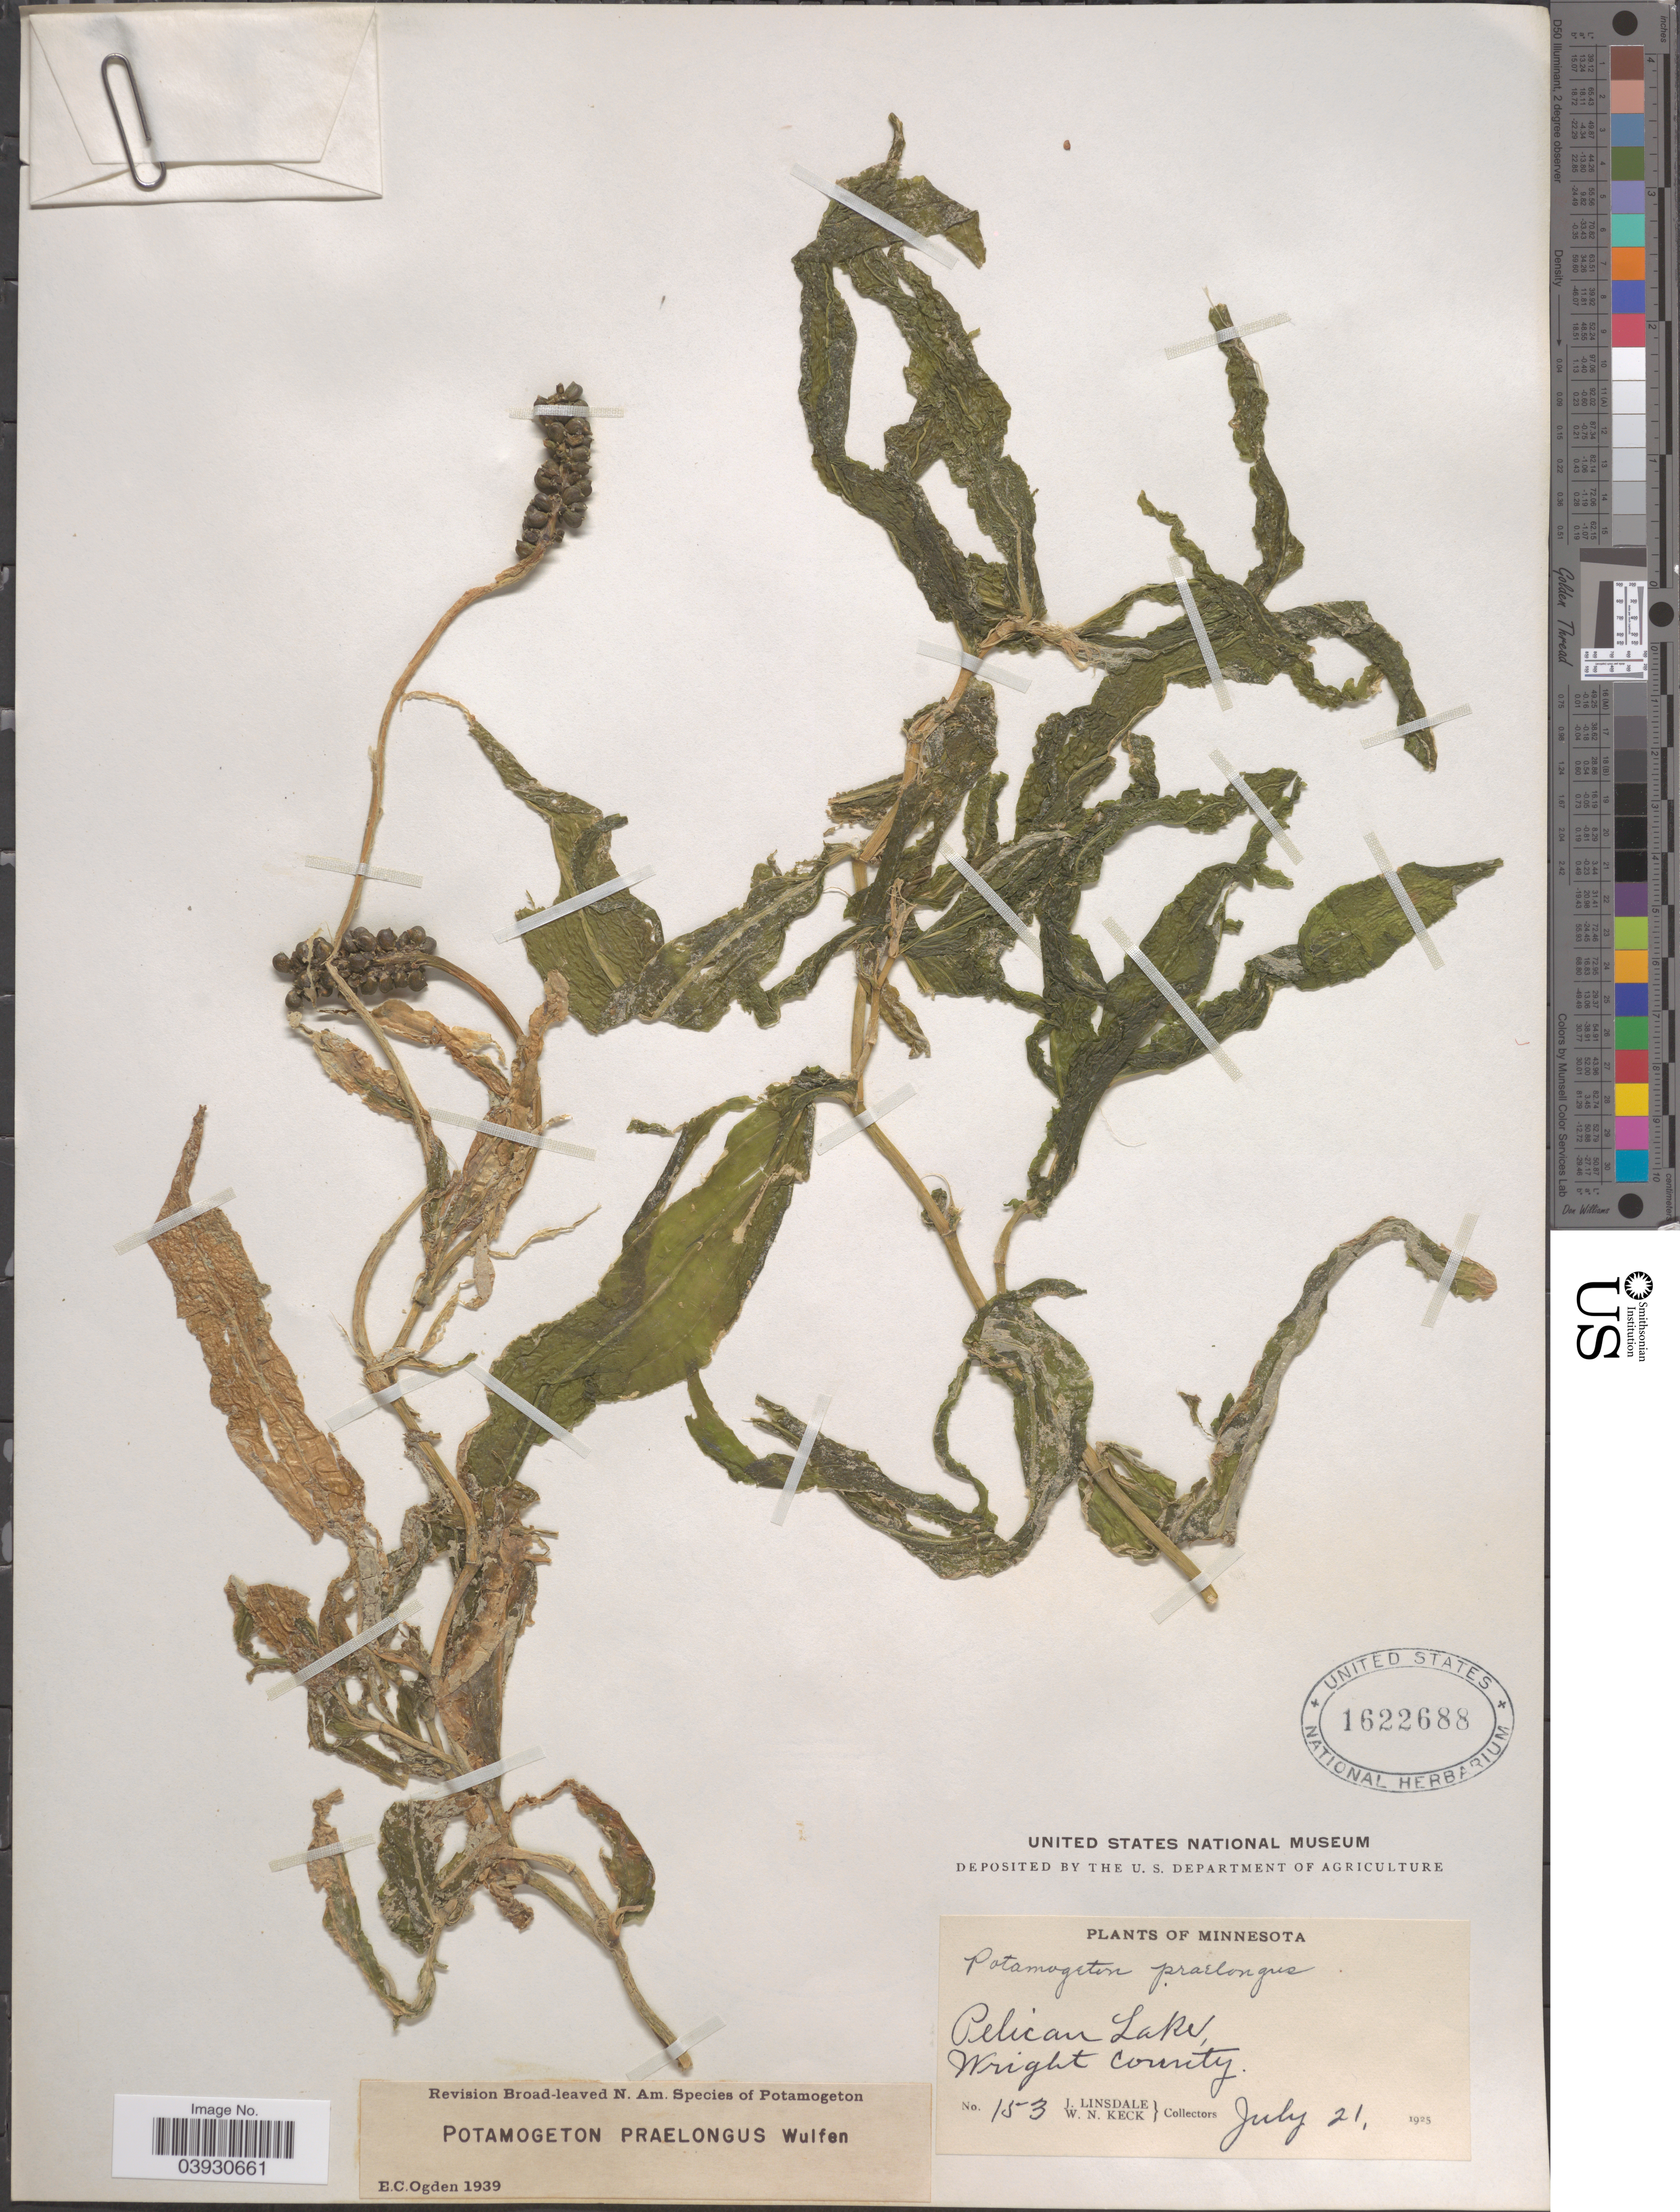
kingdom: Plantae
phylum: Tracheophyta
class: Liliopsida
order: Alismatales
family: Potamogetonaceae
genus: Potamogeton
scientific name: Potamogeton praelongus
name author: Wulfen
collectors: J. Linsdale & W. Keck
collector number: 153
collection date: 1925-07-21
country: United States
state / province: Minnesota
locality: Pelican Lake, Wright County.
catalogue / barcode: US 1622688